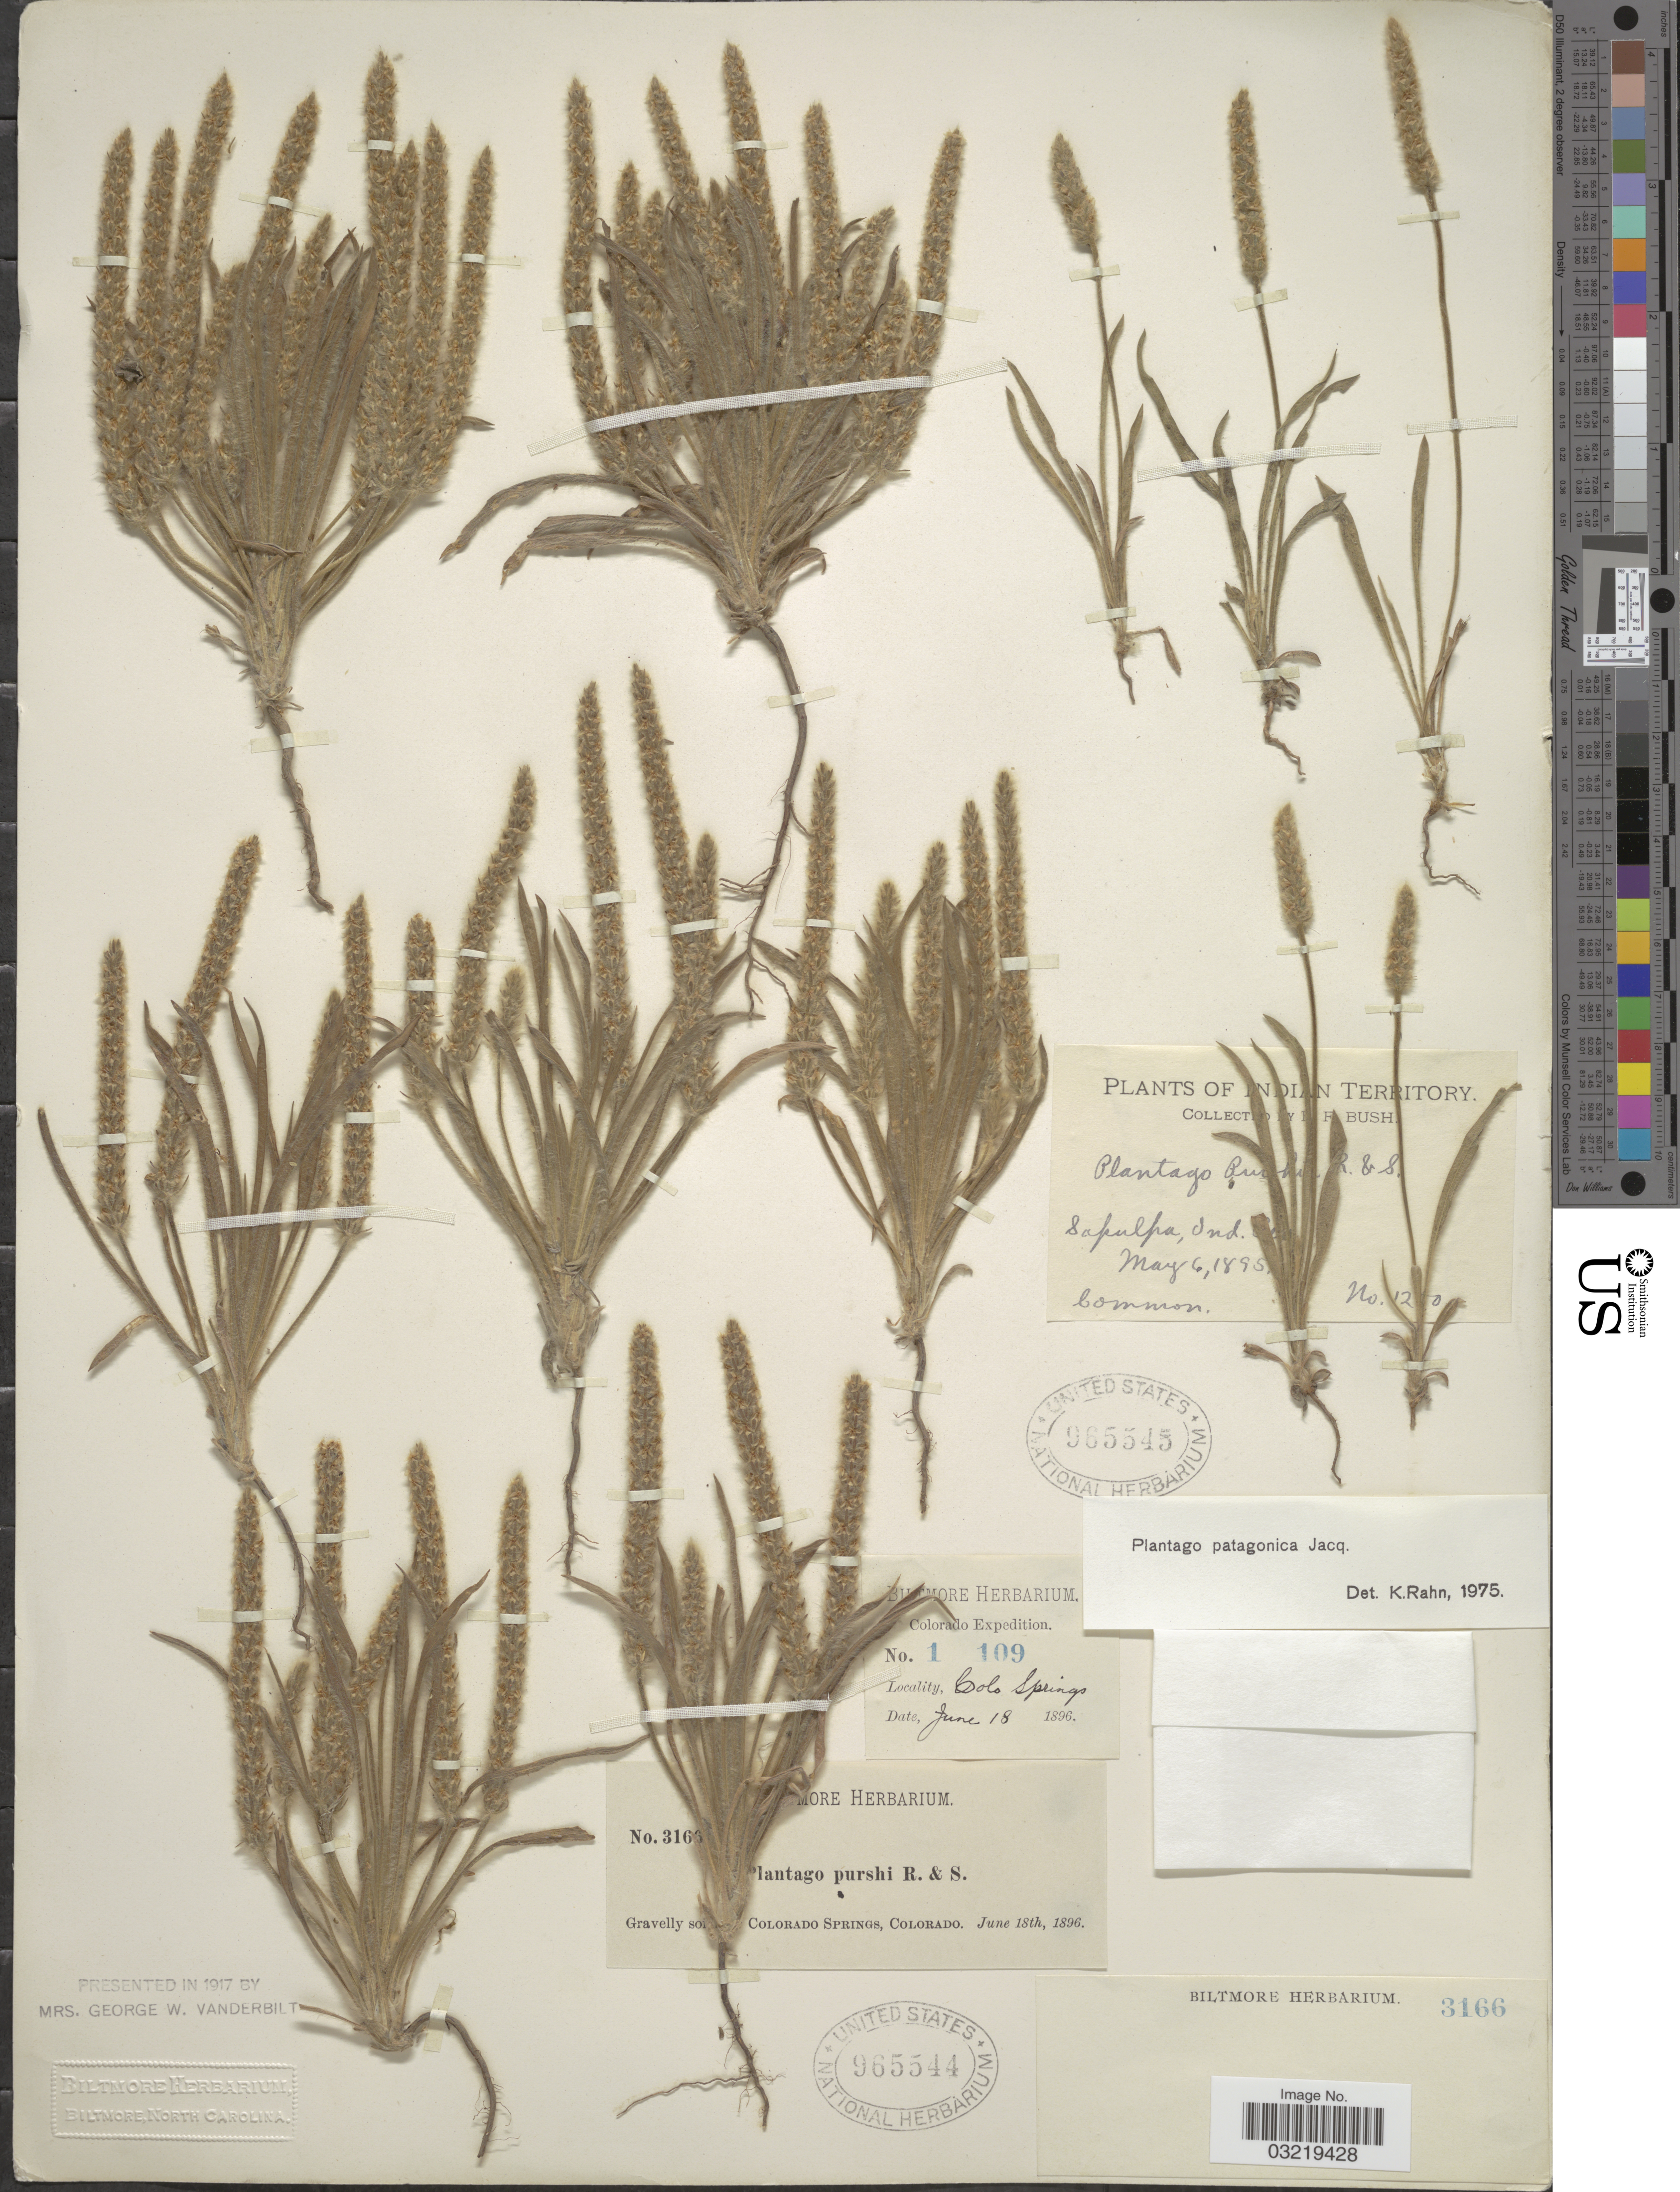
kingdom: Plantae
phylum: Tracheophyta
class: Magnoliopsida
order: Lamiales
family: Plantaginaceae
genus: Plantago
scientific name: Plantago patagonica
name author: Jacq.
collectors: ex herb. Biltmore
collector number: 3166*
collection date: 1896-06-18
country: United States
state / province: Colorado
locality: Colorado Springs.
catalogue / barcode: US 965544